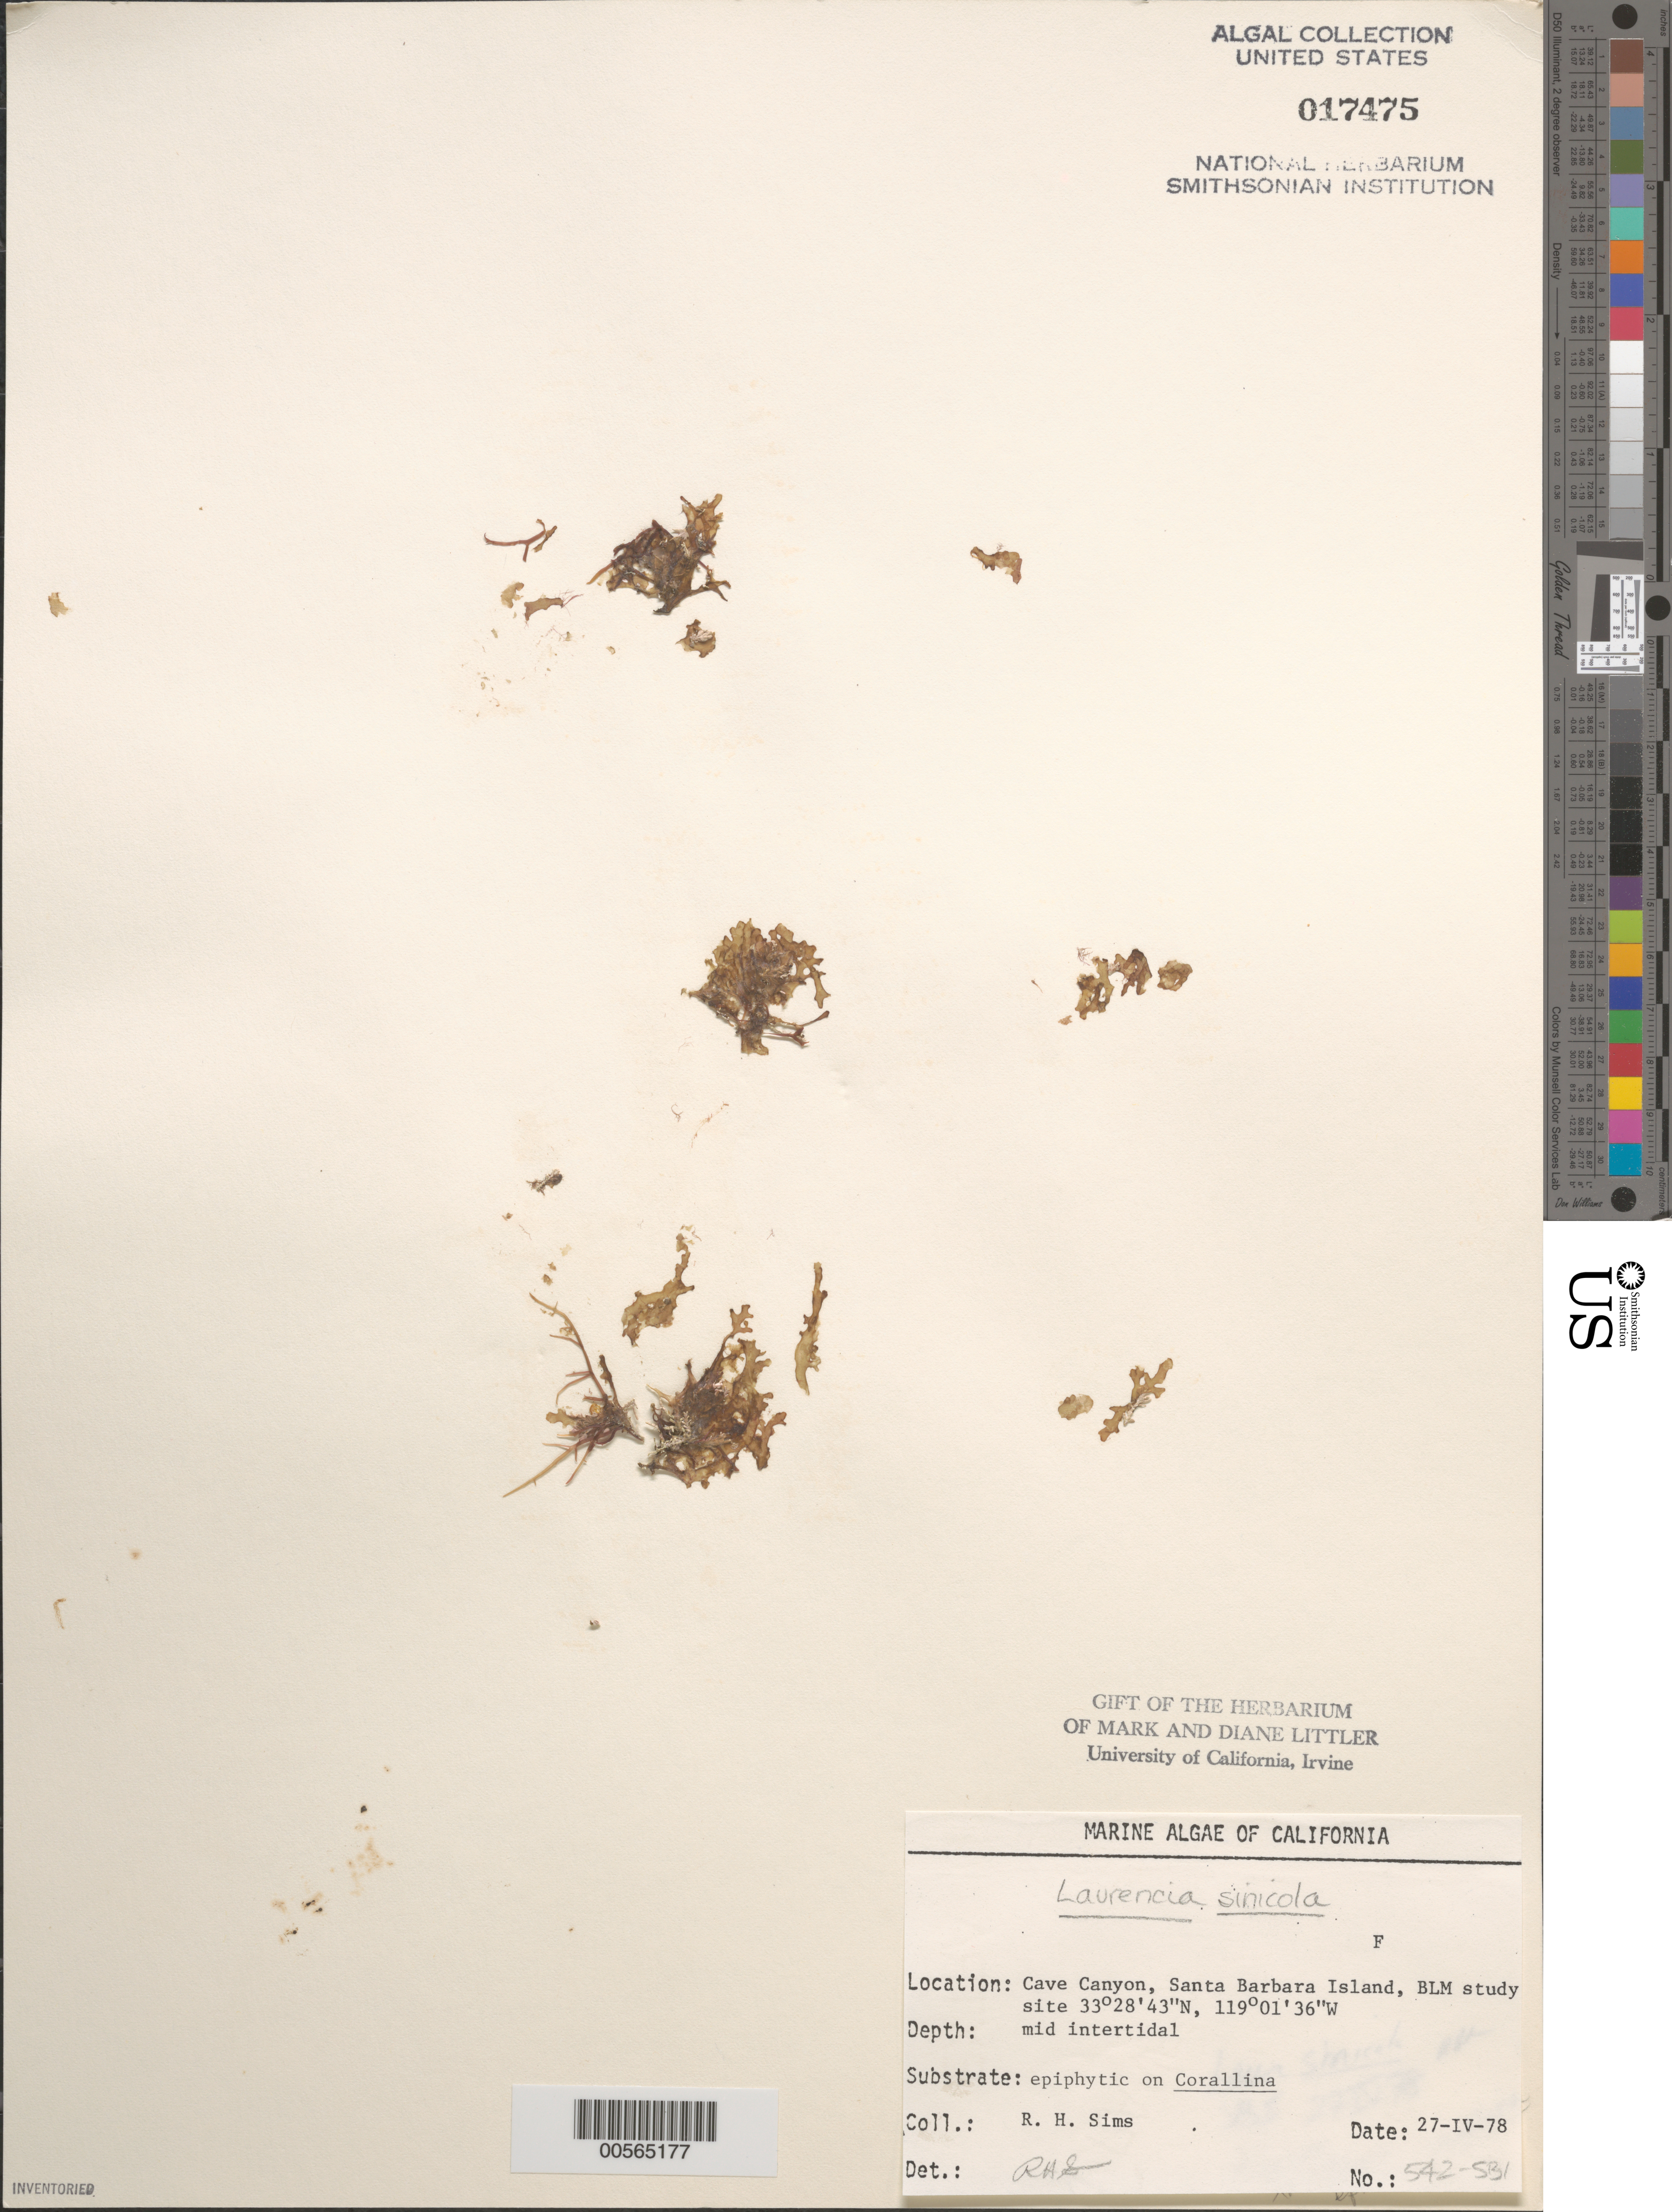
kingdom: Plantae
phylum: Rhodophyta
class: Florideophyceae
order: Ceramiales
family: Rhodomelaceae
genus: Osmundea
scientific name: Osmundea sinicola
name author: (Setchell & N.L. Gardner) K.W. Nam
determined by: Algae name updating Project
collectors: R. H. Sims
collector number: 542-SBI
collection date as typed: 27 Apr 1978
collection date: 1978-04-27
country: United States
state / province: California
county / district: Santa Barbara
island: Santa Barbara Island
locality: Cave Canyon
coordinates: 33 28' 43" N, 119 01' 36" W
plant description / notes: BLM-SOCALBIGHT Rocky Intertidal Survey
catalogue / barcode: US 17475